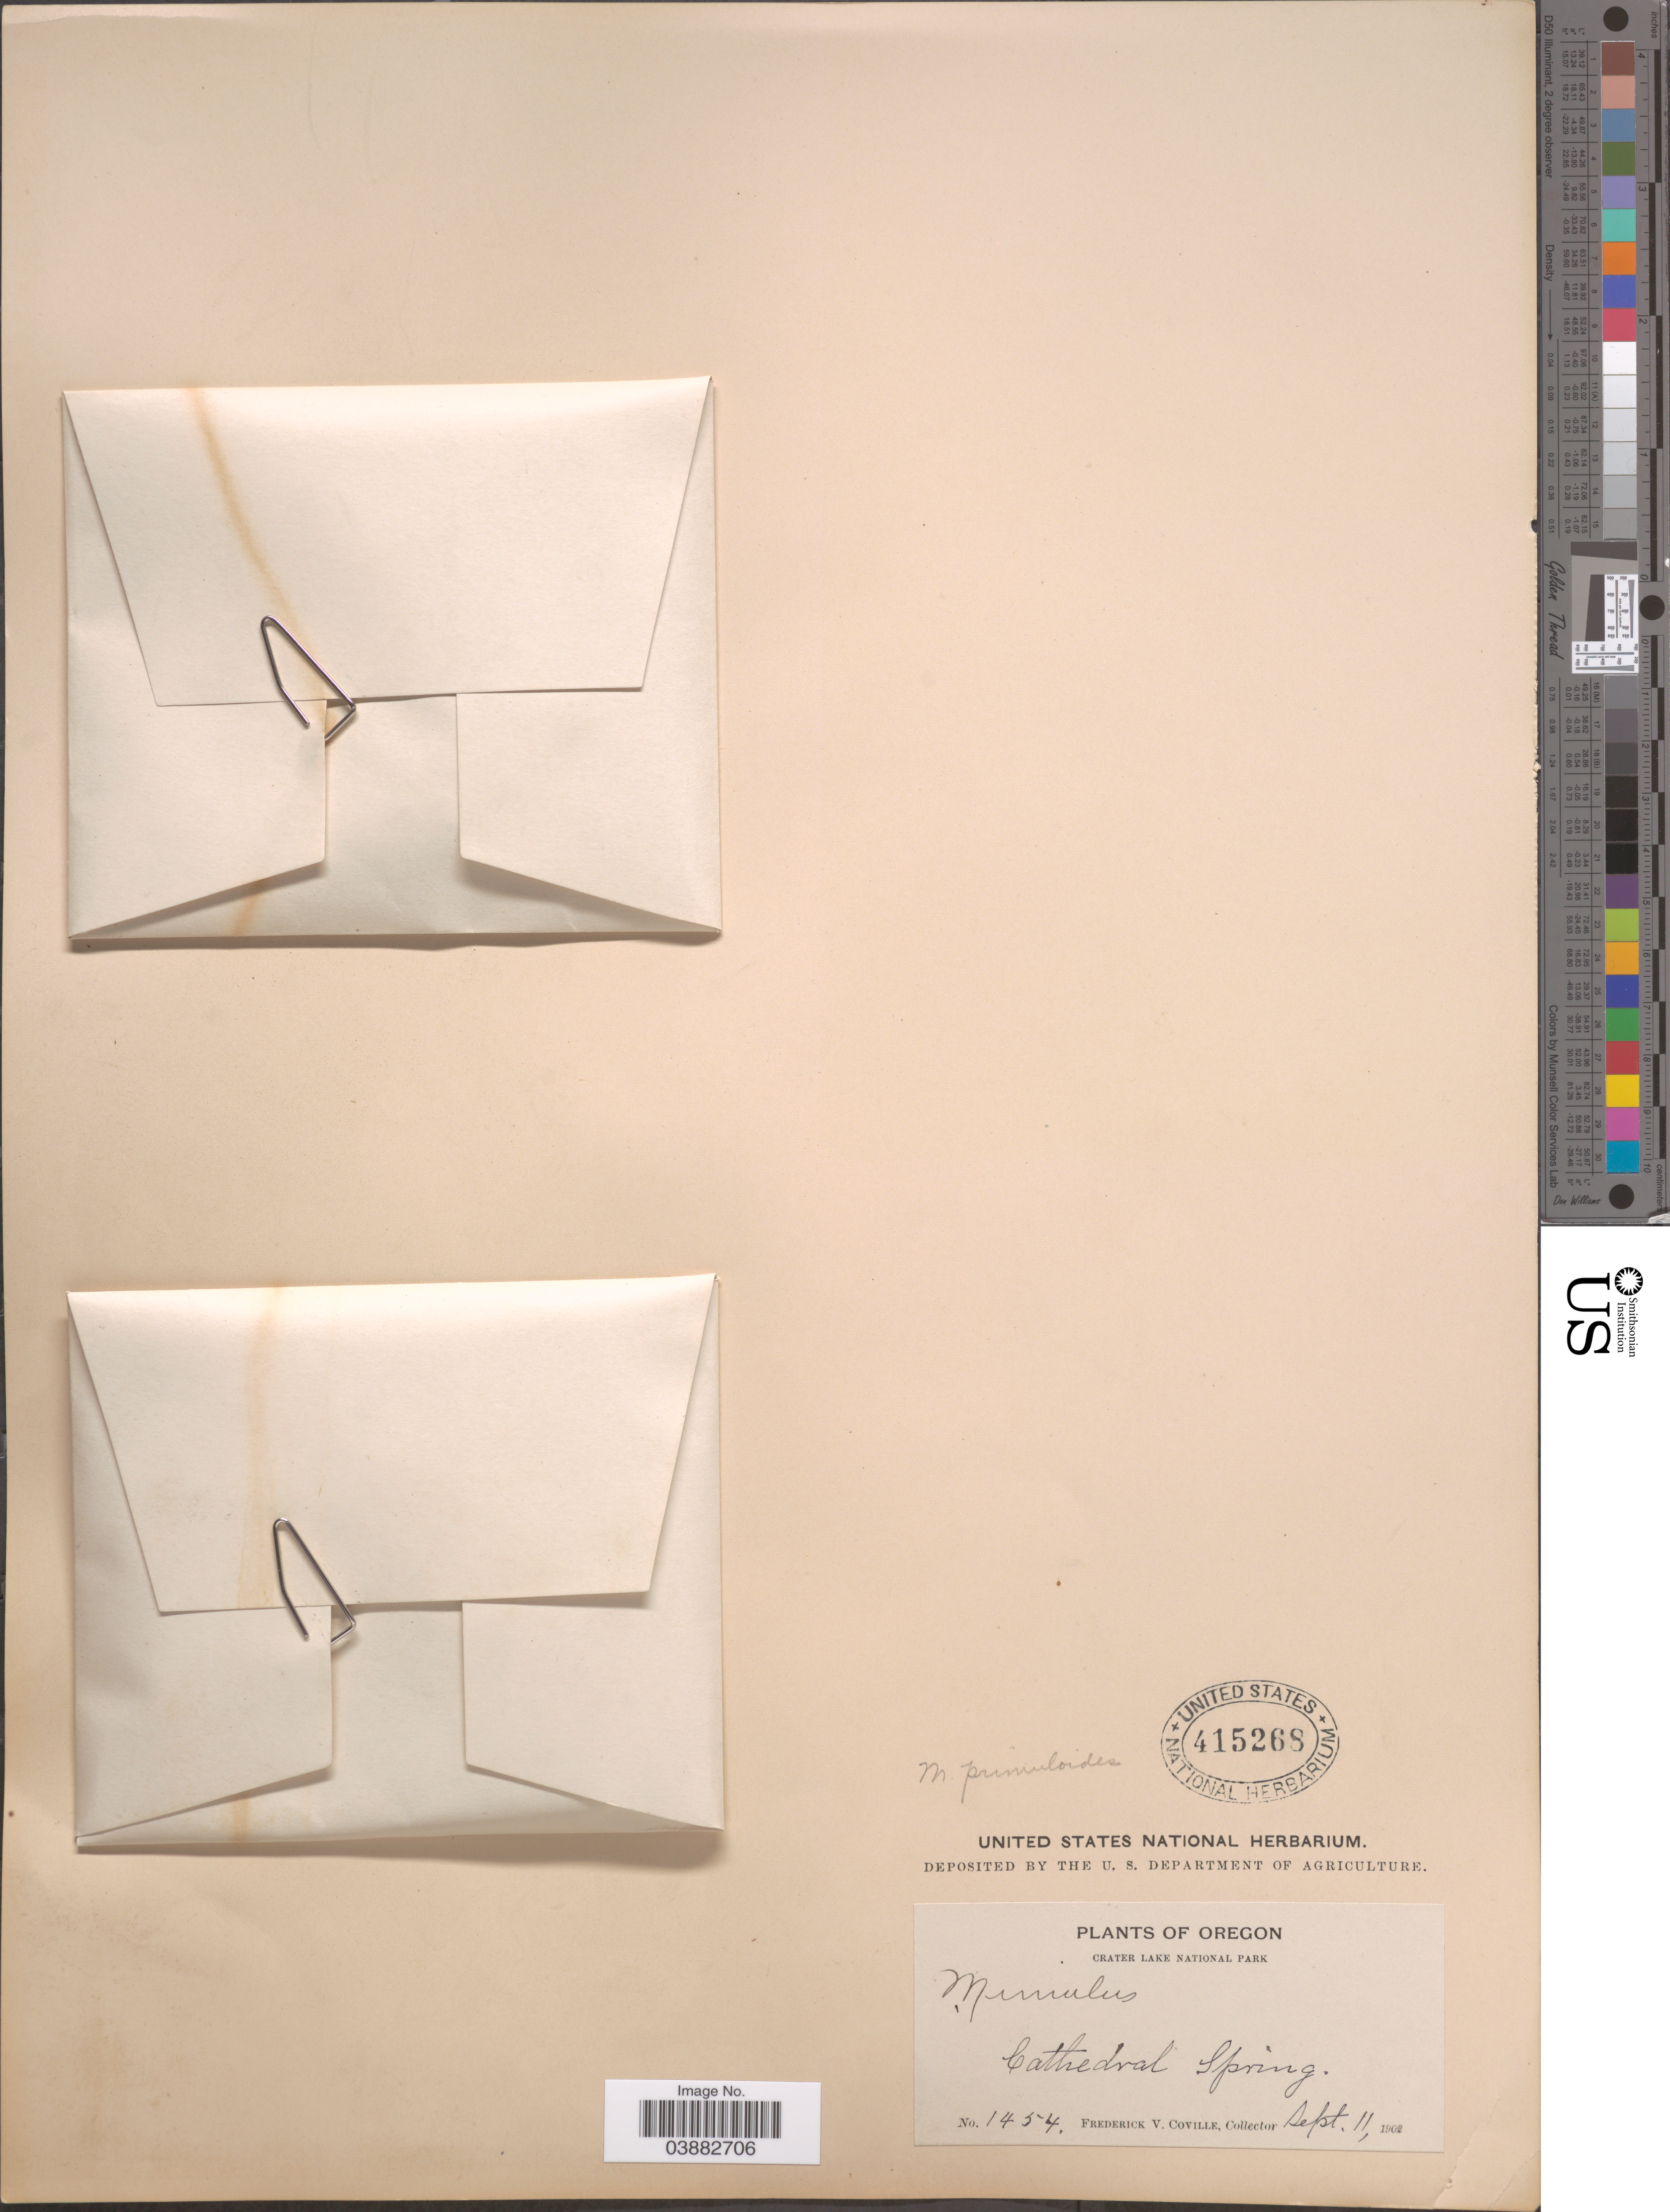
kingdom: Plantae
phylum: Tracheophyta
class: Magnoliopsida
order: Lamiales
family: Phrymaceae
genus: Mimulus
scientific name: Mimulus primuloides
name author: Benth.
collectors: F. V. Coville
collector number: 1454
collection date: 1902-09-11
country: United States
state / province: Oregon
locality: Crater Lake National Park. Cathedral Spring.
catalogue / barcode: US 415268